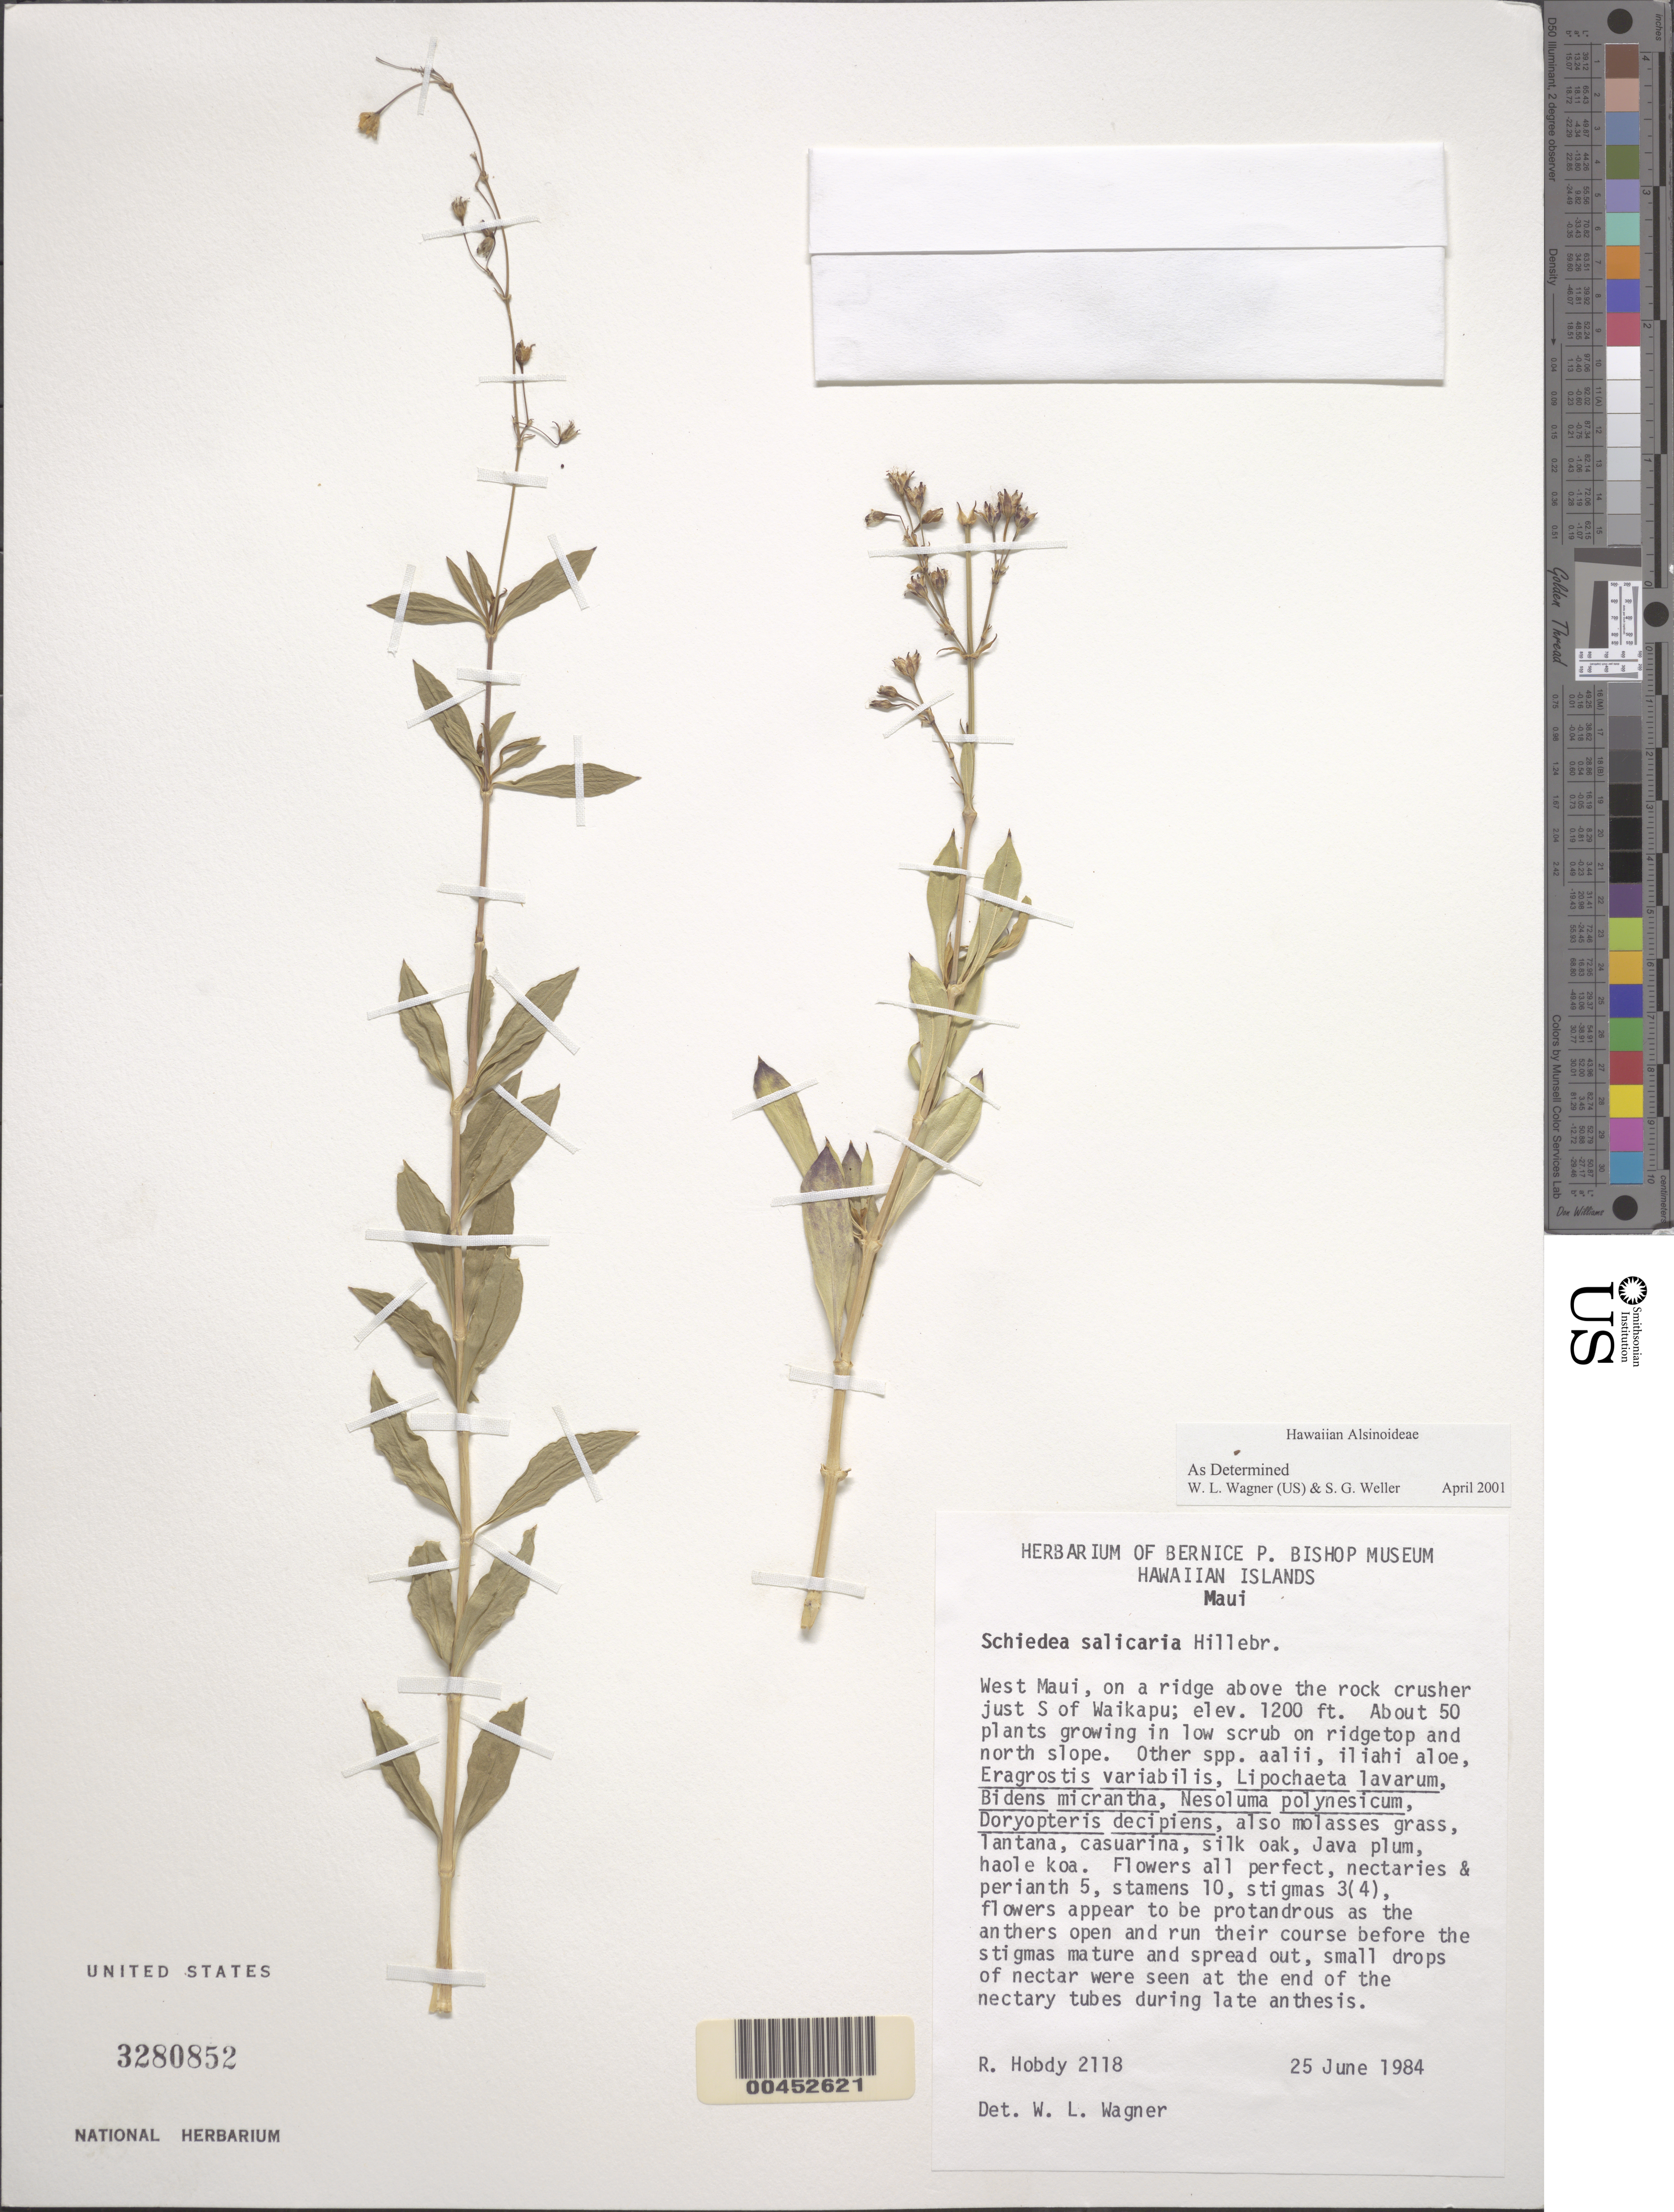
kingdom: Plantae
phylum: Tracheophyta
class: Magnoliopsida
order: Caryophyllales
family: Caryophyllaceae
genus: Schiedea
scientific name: Schiedea salicaria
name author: Hillebr.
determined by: Wagner, W. L., (BOT), Smithsonian Institution - National Museum of Natural History (UNITED STATES)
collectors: R. Hobdy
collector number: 2118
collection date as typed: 25 Jun 1984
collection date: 1984-06-25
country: United States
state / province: Hawaii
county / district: Maui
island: Maui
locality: West Maui, on a ridge above the rock crusher just S of Waikapu; on ridgetop and north slope.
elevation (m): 366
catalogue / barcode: US 3280852